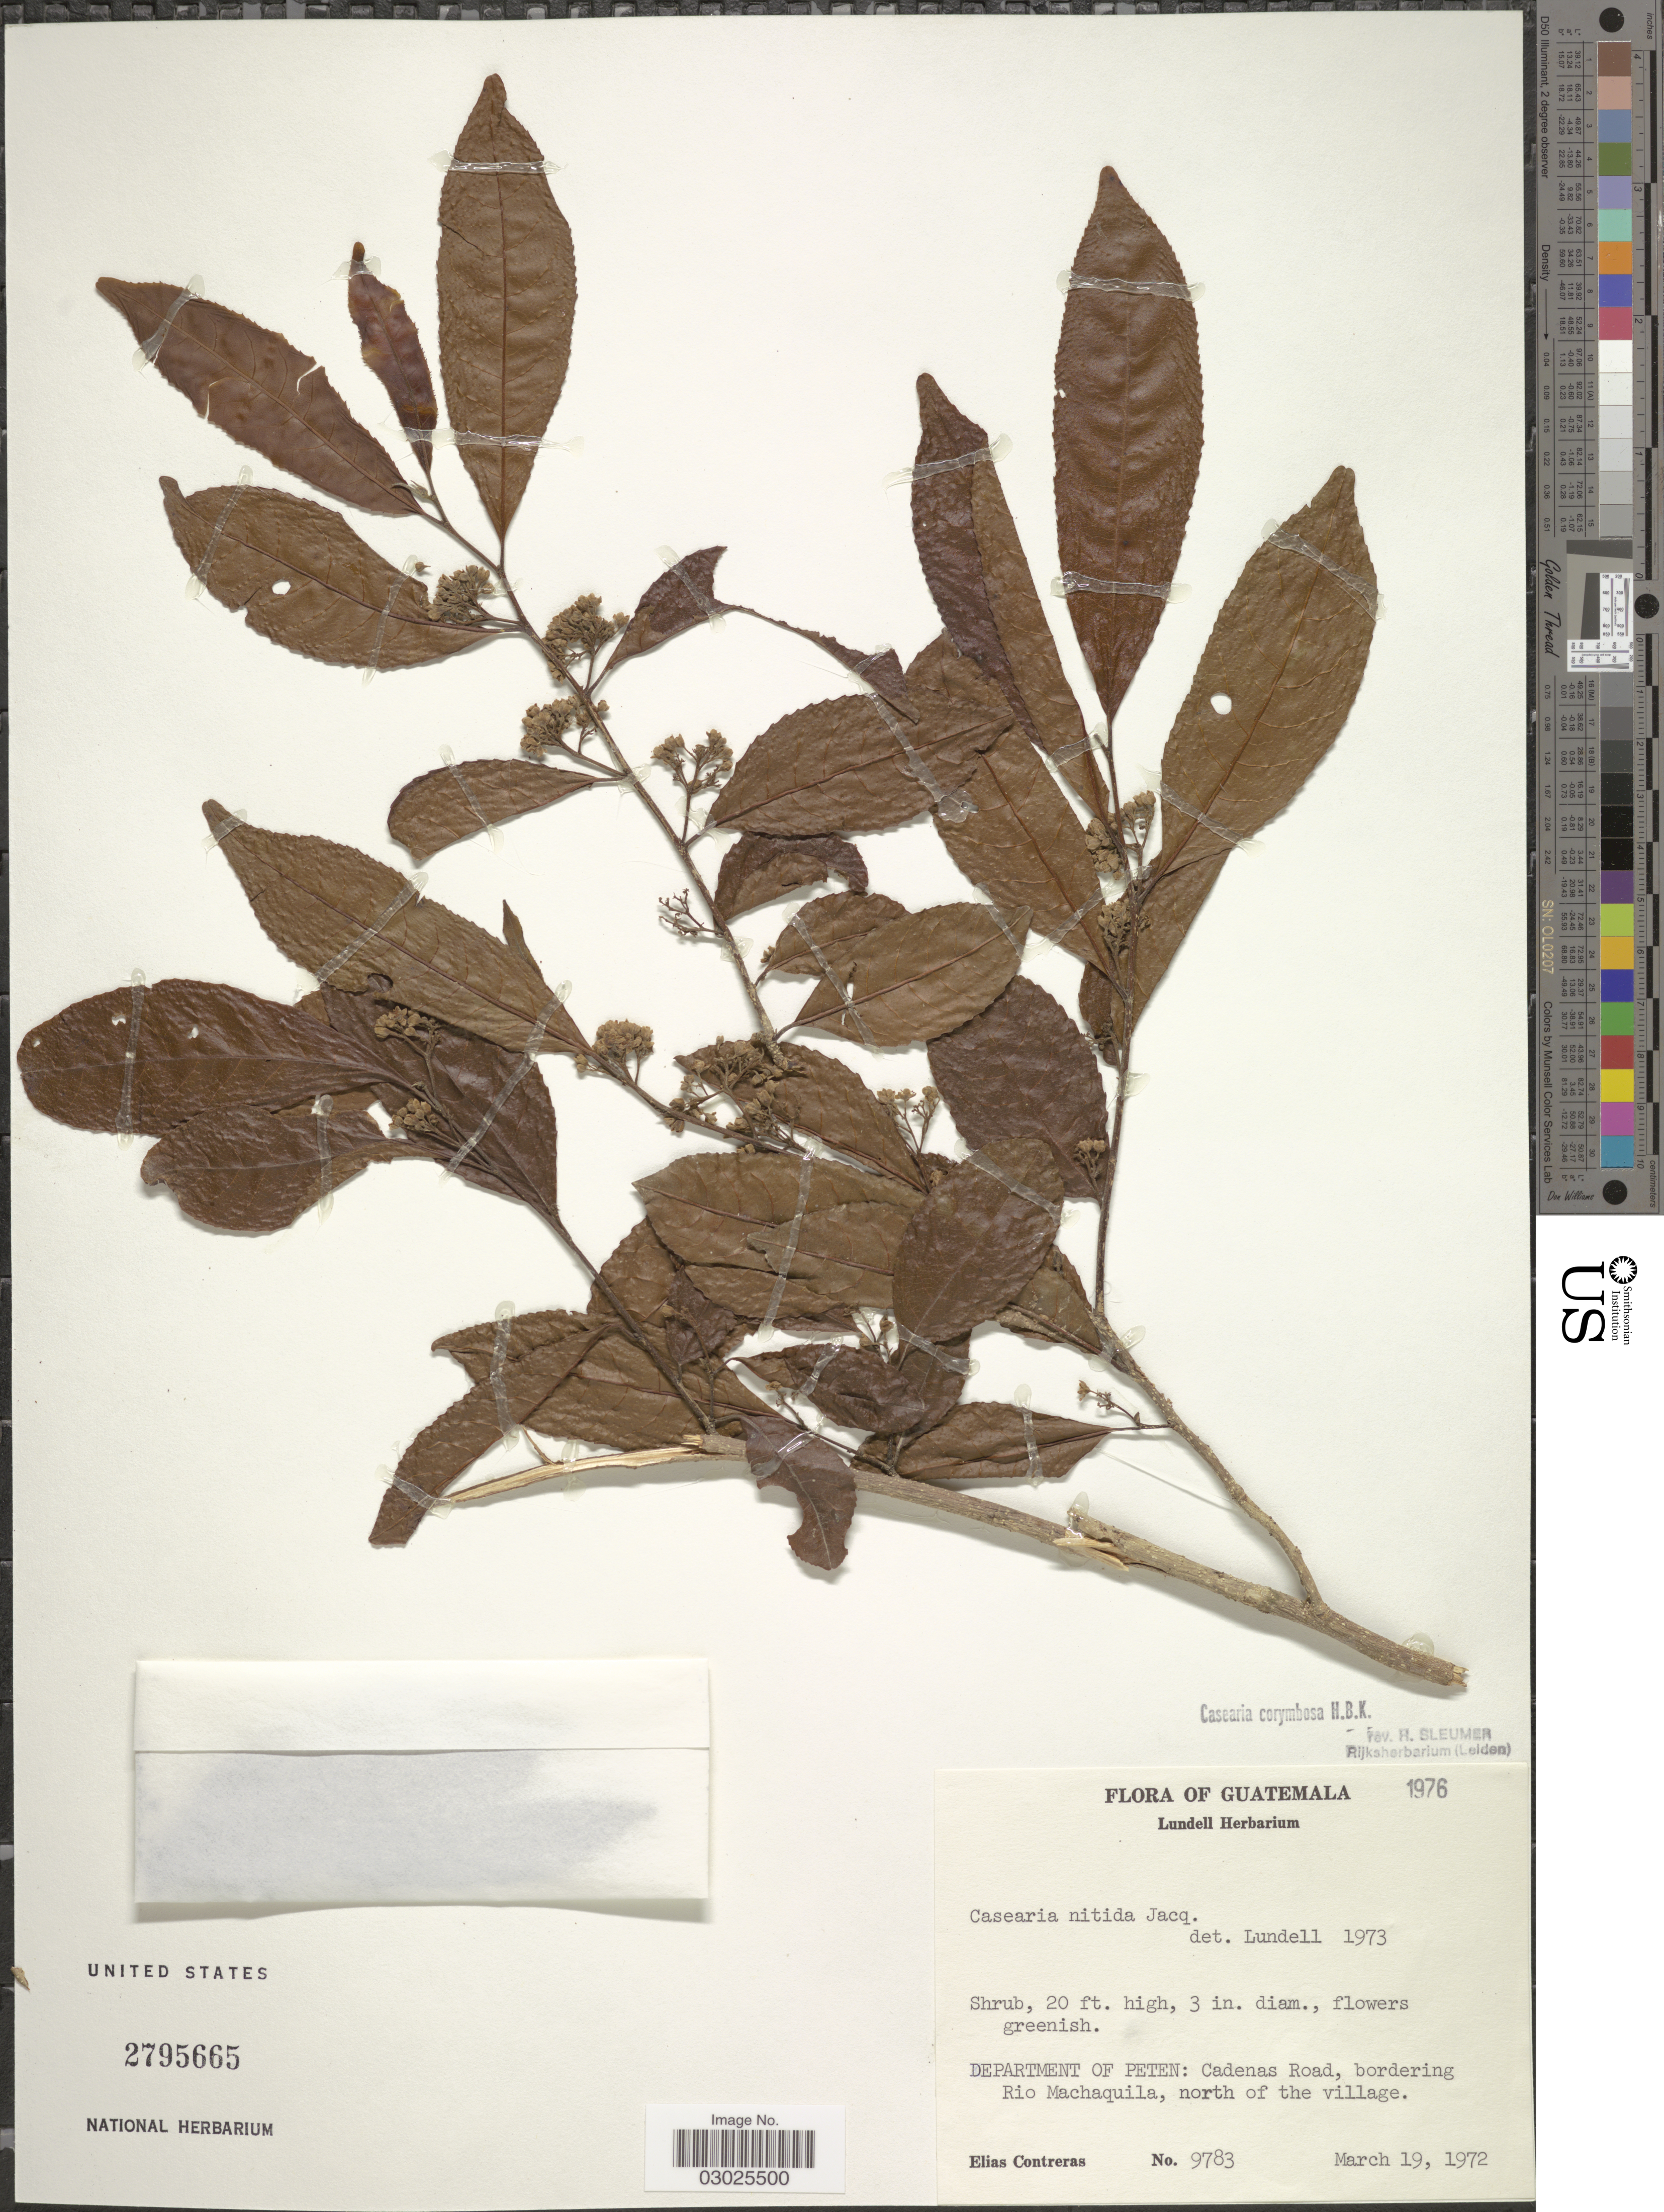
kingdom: Plantae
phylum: Tracheophyta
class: Magnoliopsida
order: Malpighiales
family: Salicaceae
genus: Casearia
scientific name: Casearia corymbosa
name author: Kunth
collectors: E. Contreras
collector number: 9783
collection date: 1972-03-19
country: Guatemala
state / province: El Petén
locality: Department of Peten: Cadenas Road, bordering Rio Machaquilla, north of the village.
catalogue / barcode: US 2795665